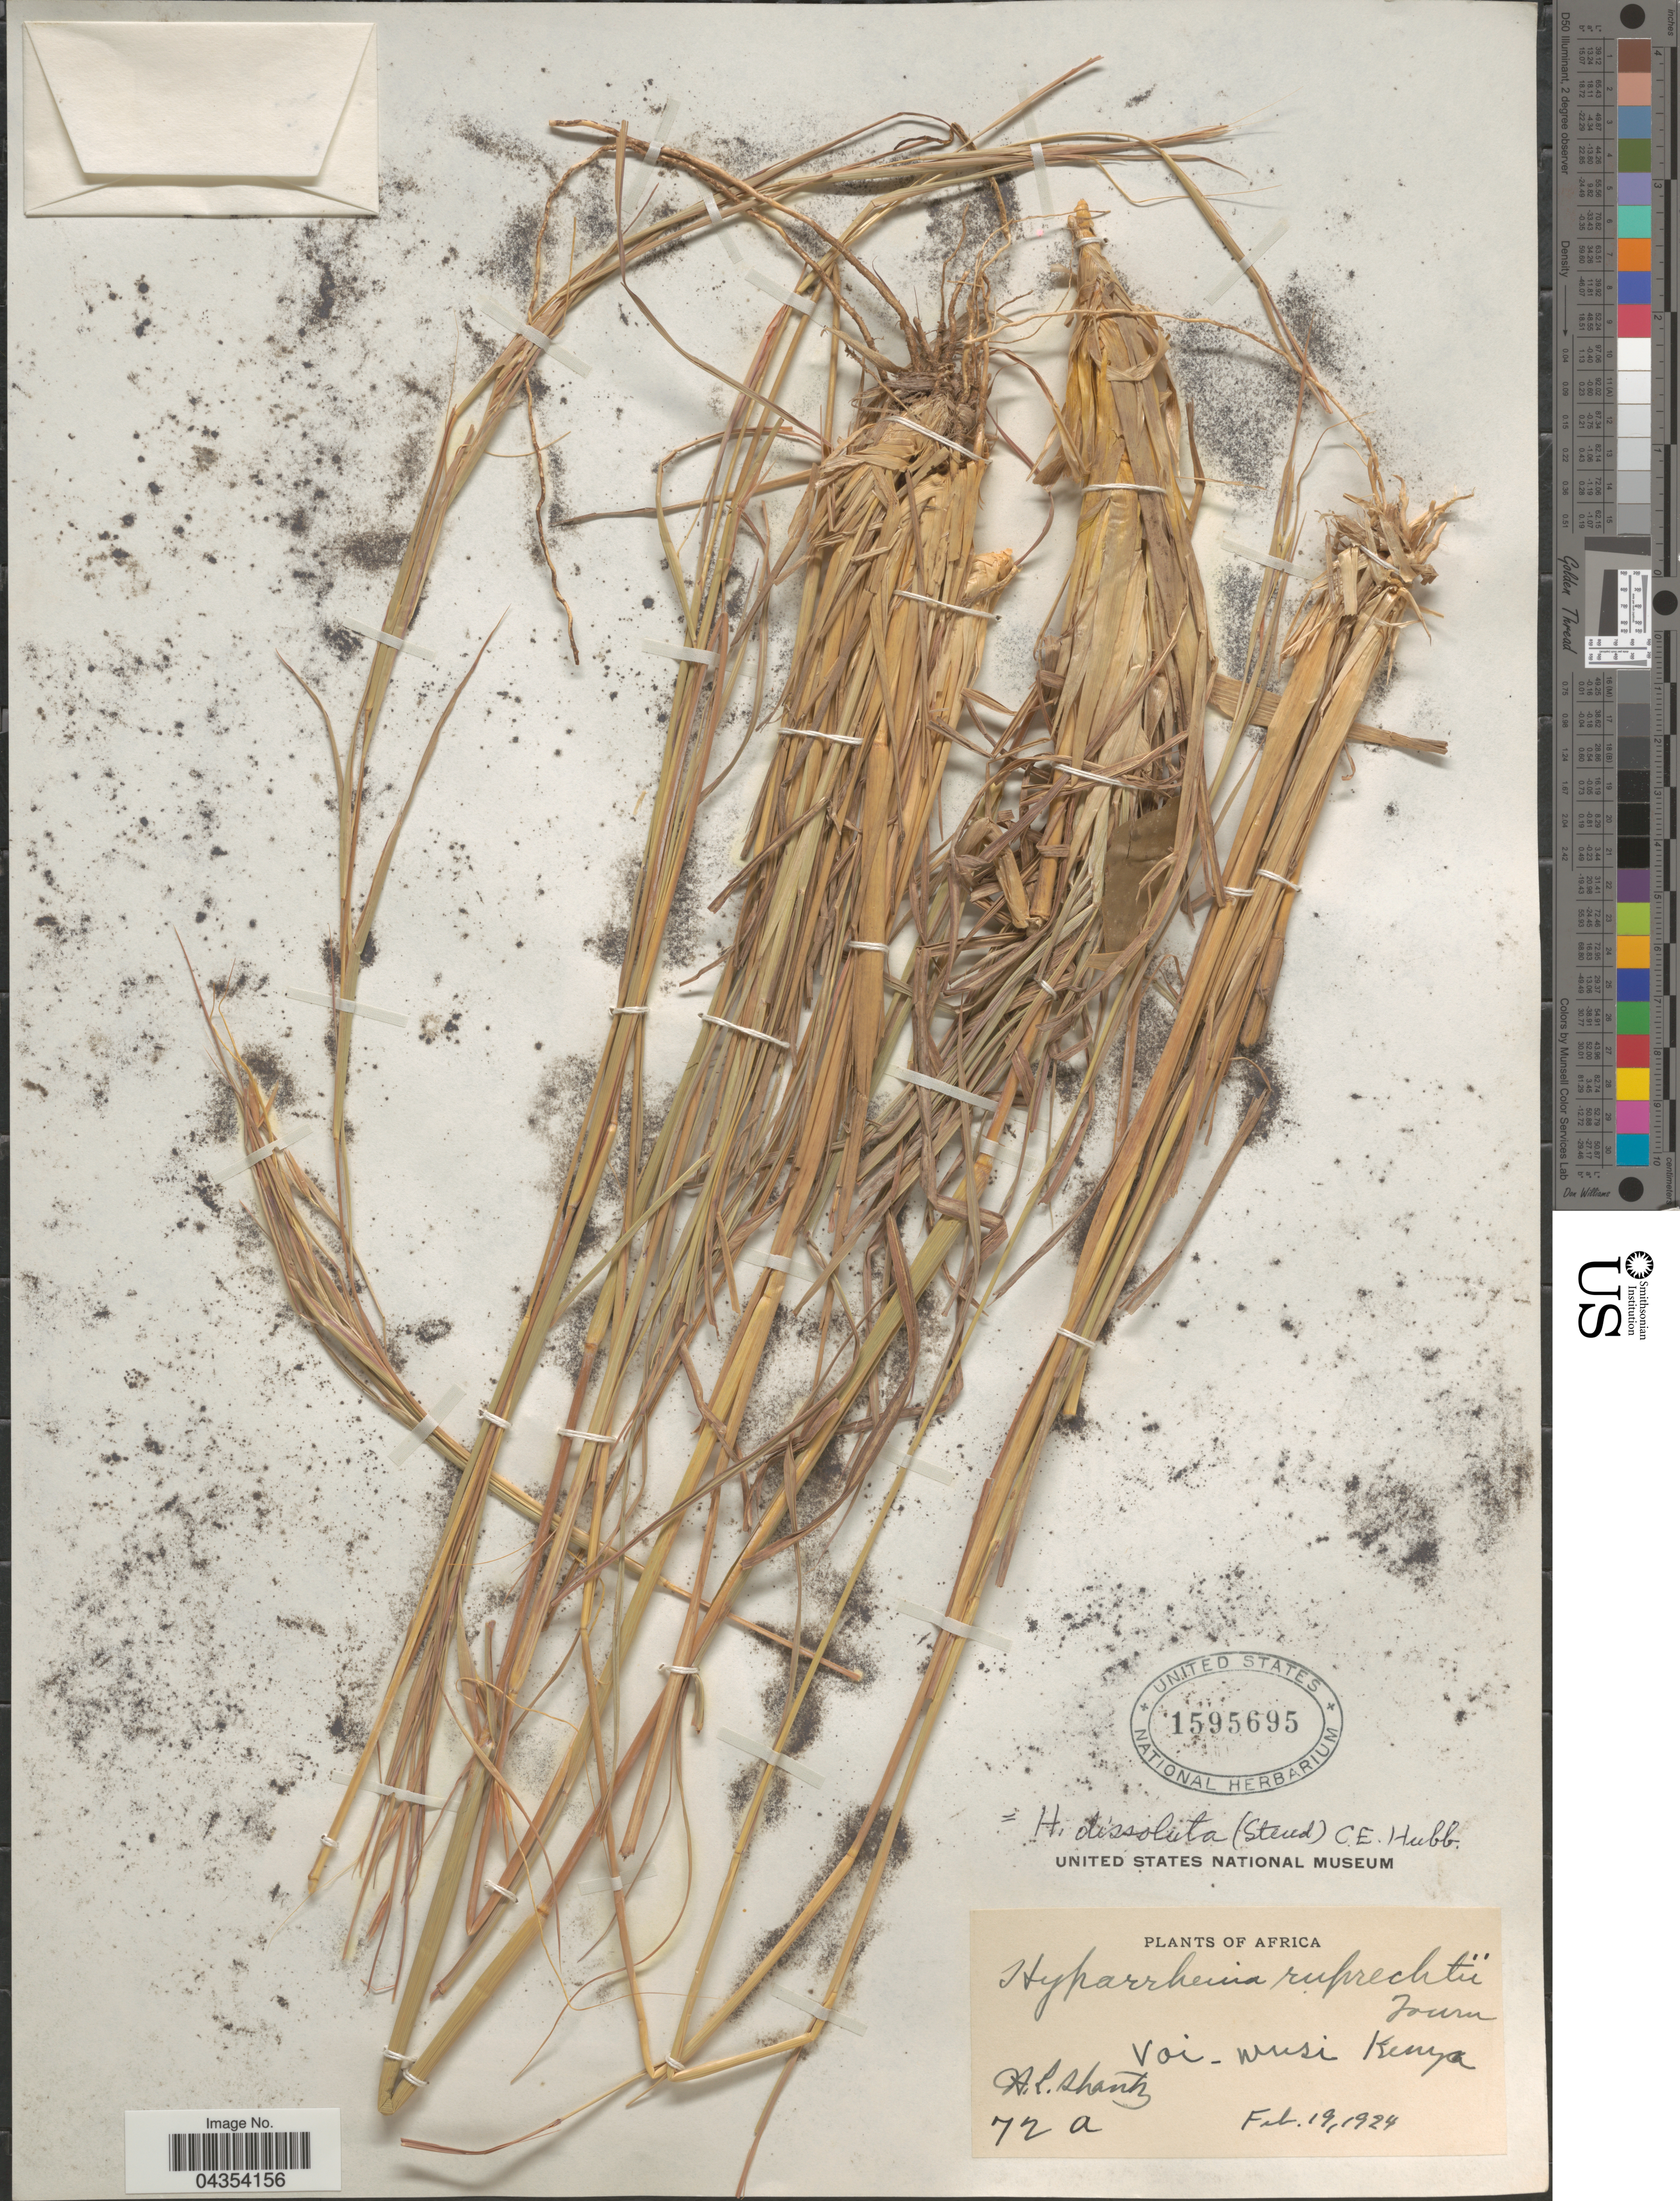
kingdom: Plantae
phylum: Tracheophyta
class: Liliopsida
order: Poales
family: Poaceae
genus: Hyperthelia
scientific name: Hyperthelia dissoluta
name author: (Nees ex Steud.) Clayton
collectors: H. Shantz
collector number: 72a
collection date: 1924-02-19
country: Kenya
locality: Voi-musi. [interpreted]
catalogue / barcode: US 1595695